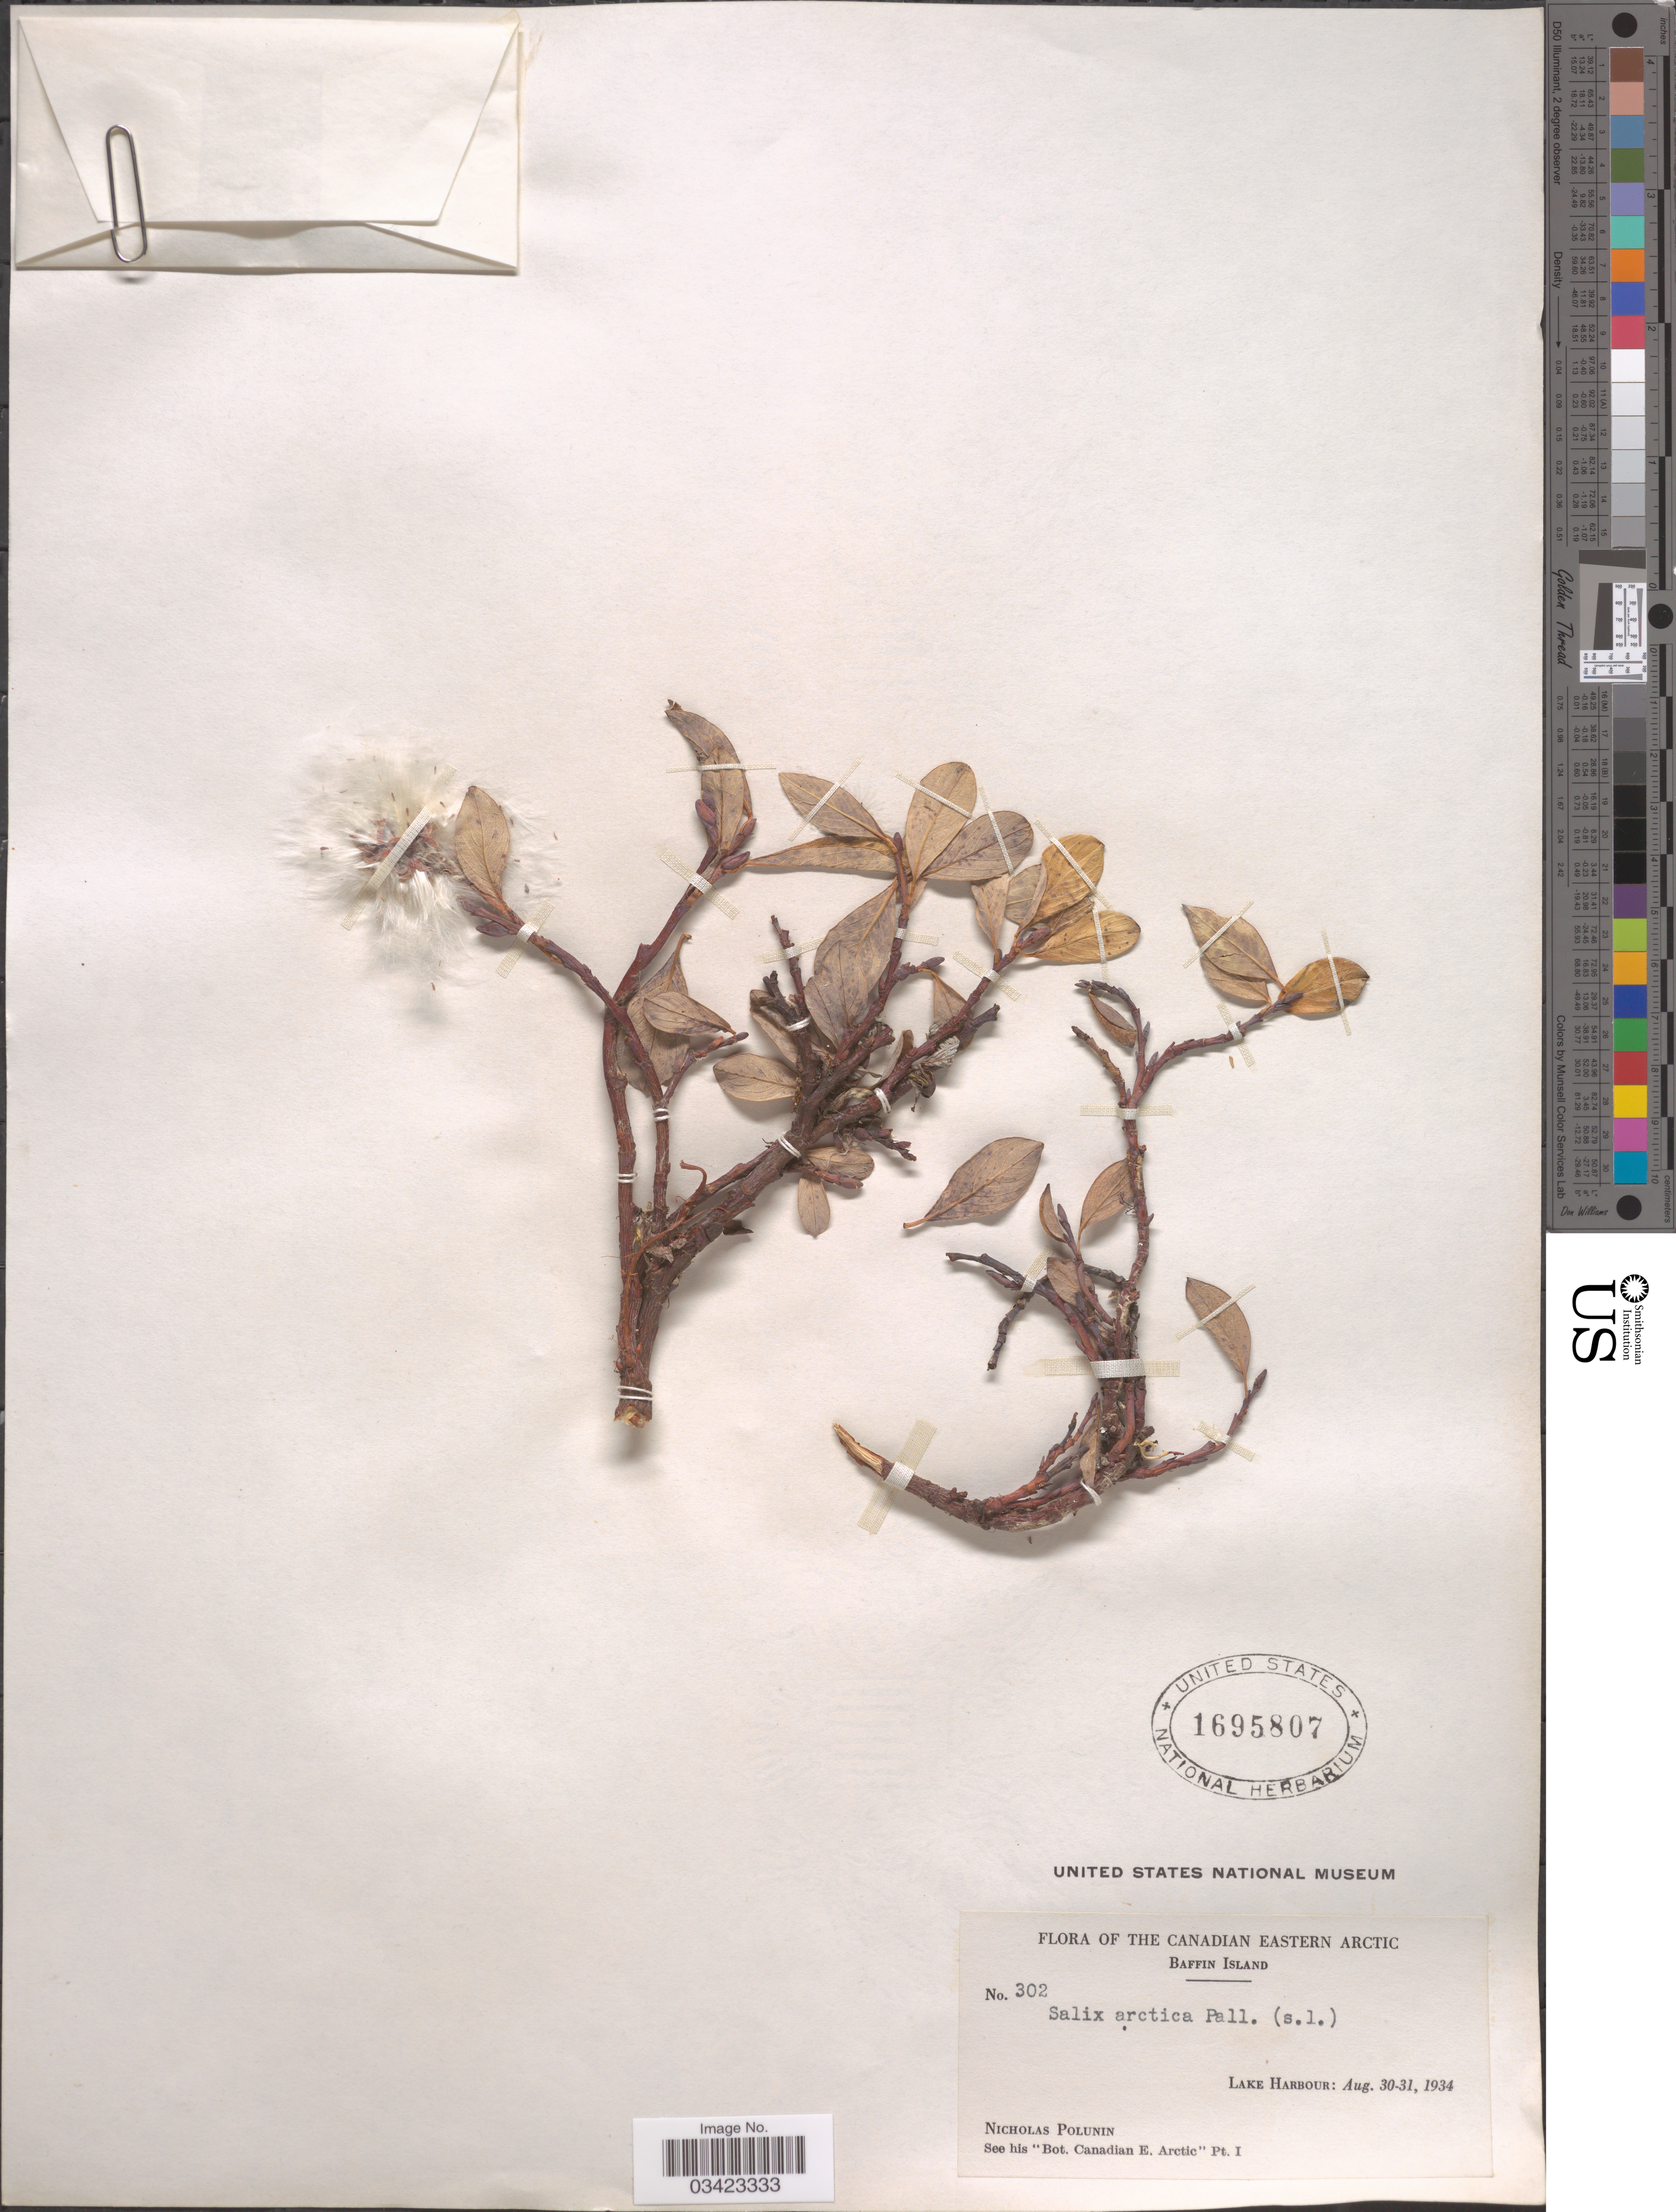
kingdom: Plantae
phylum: Tracheophyta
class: Magnoliopsida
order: Malpighiales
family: Salicaceae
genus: Salix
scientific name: Salix arctica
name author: Pall.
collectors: N. V. Polunin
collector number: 302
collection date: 1934-08-30/1934-08-31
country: Canada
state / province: Nunavut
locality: The Canadian Eastern Arctic. Baffin Island. Lake Harbour.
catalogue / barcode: US 1695807